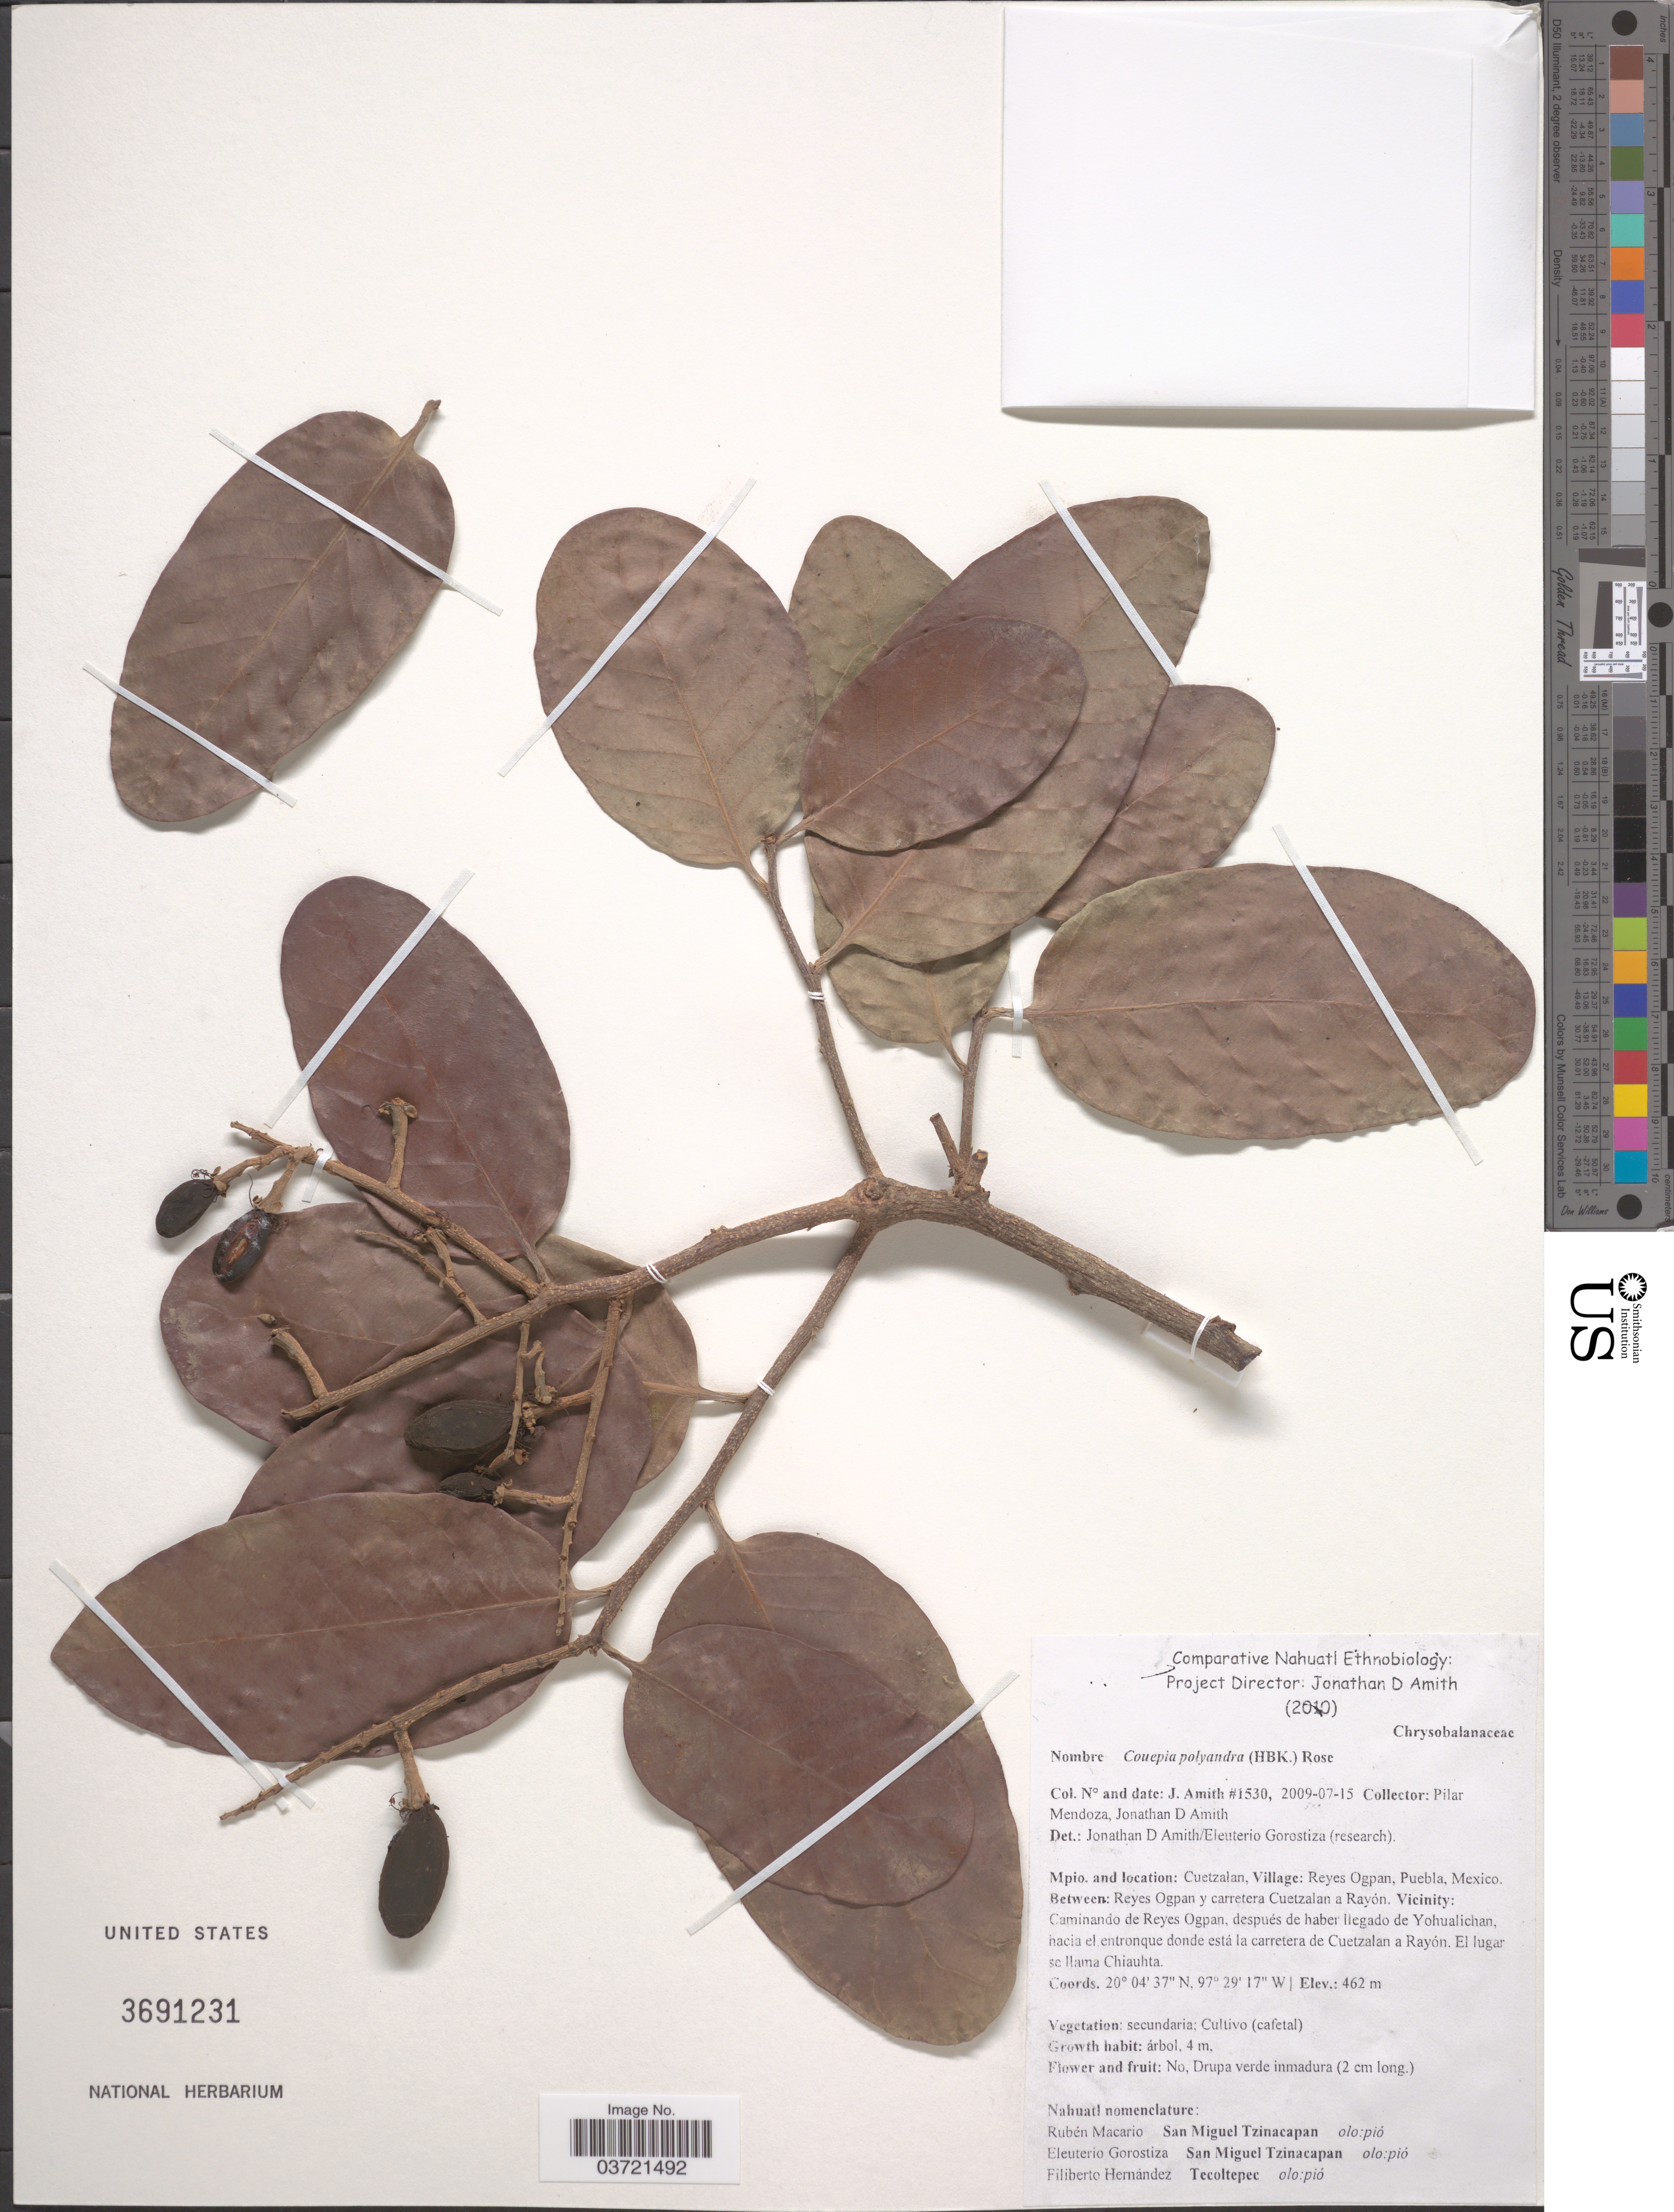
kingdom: Plantae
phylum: Tracheophyta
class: Magnoliopsida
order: Malpighiales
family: Chrysobalanaceae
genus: Couepia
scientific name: Couepia polyandra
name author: (Kunth) Rose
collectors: J. D. Amith & P. Mendoza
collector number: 1530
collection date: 2009-07-15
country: Mexico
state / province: Puebla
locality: Mpio. : Cuetzalan, Village: Reyes Ogpan. Betwee: Reyes Ogpan y carretera Cuetzalan a Rayón. Vicinity: Caminando de Reyes Ogpan, después de haber llegado de Yohualichan, hacia el entronque donde está la carretera de Cuetzalan a Rayón. El lugar se llama Chiauhta.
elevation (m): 462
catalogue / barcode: US 3691231